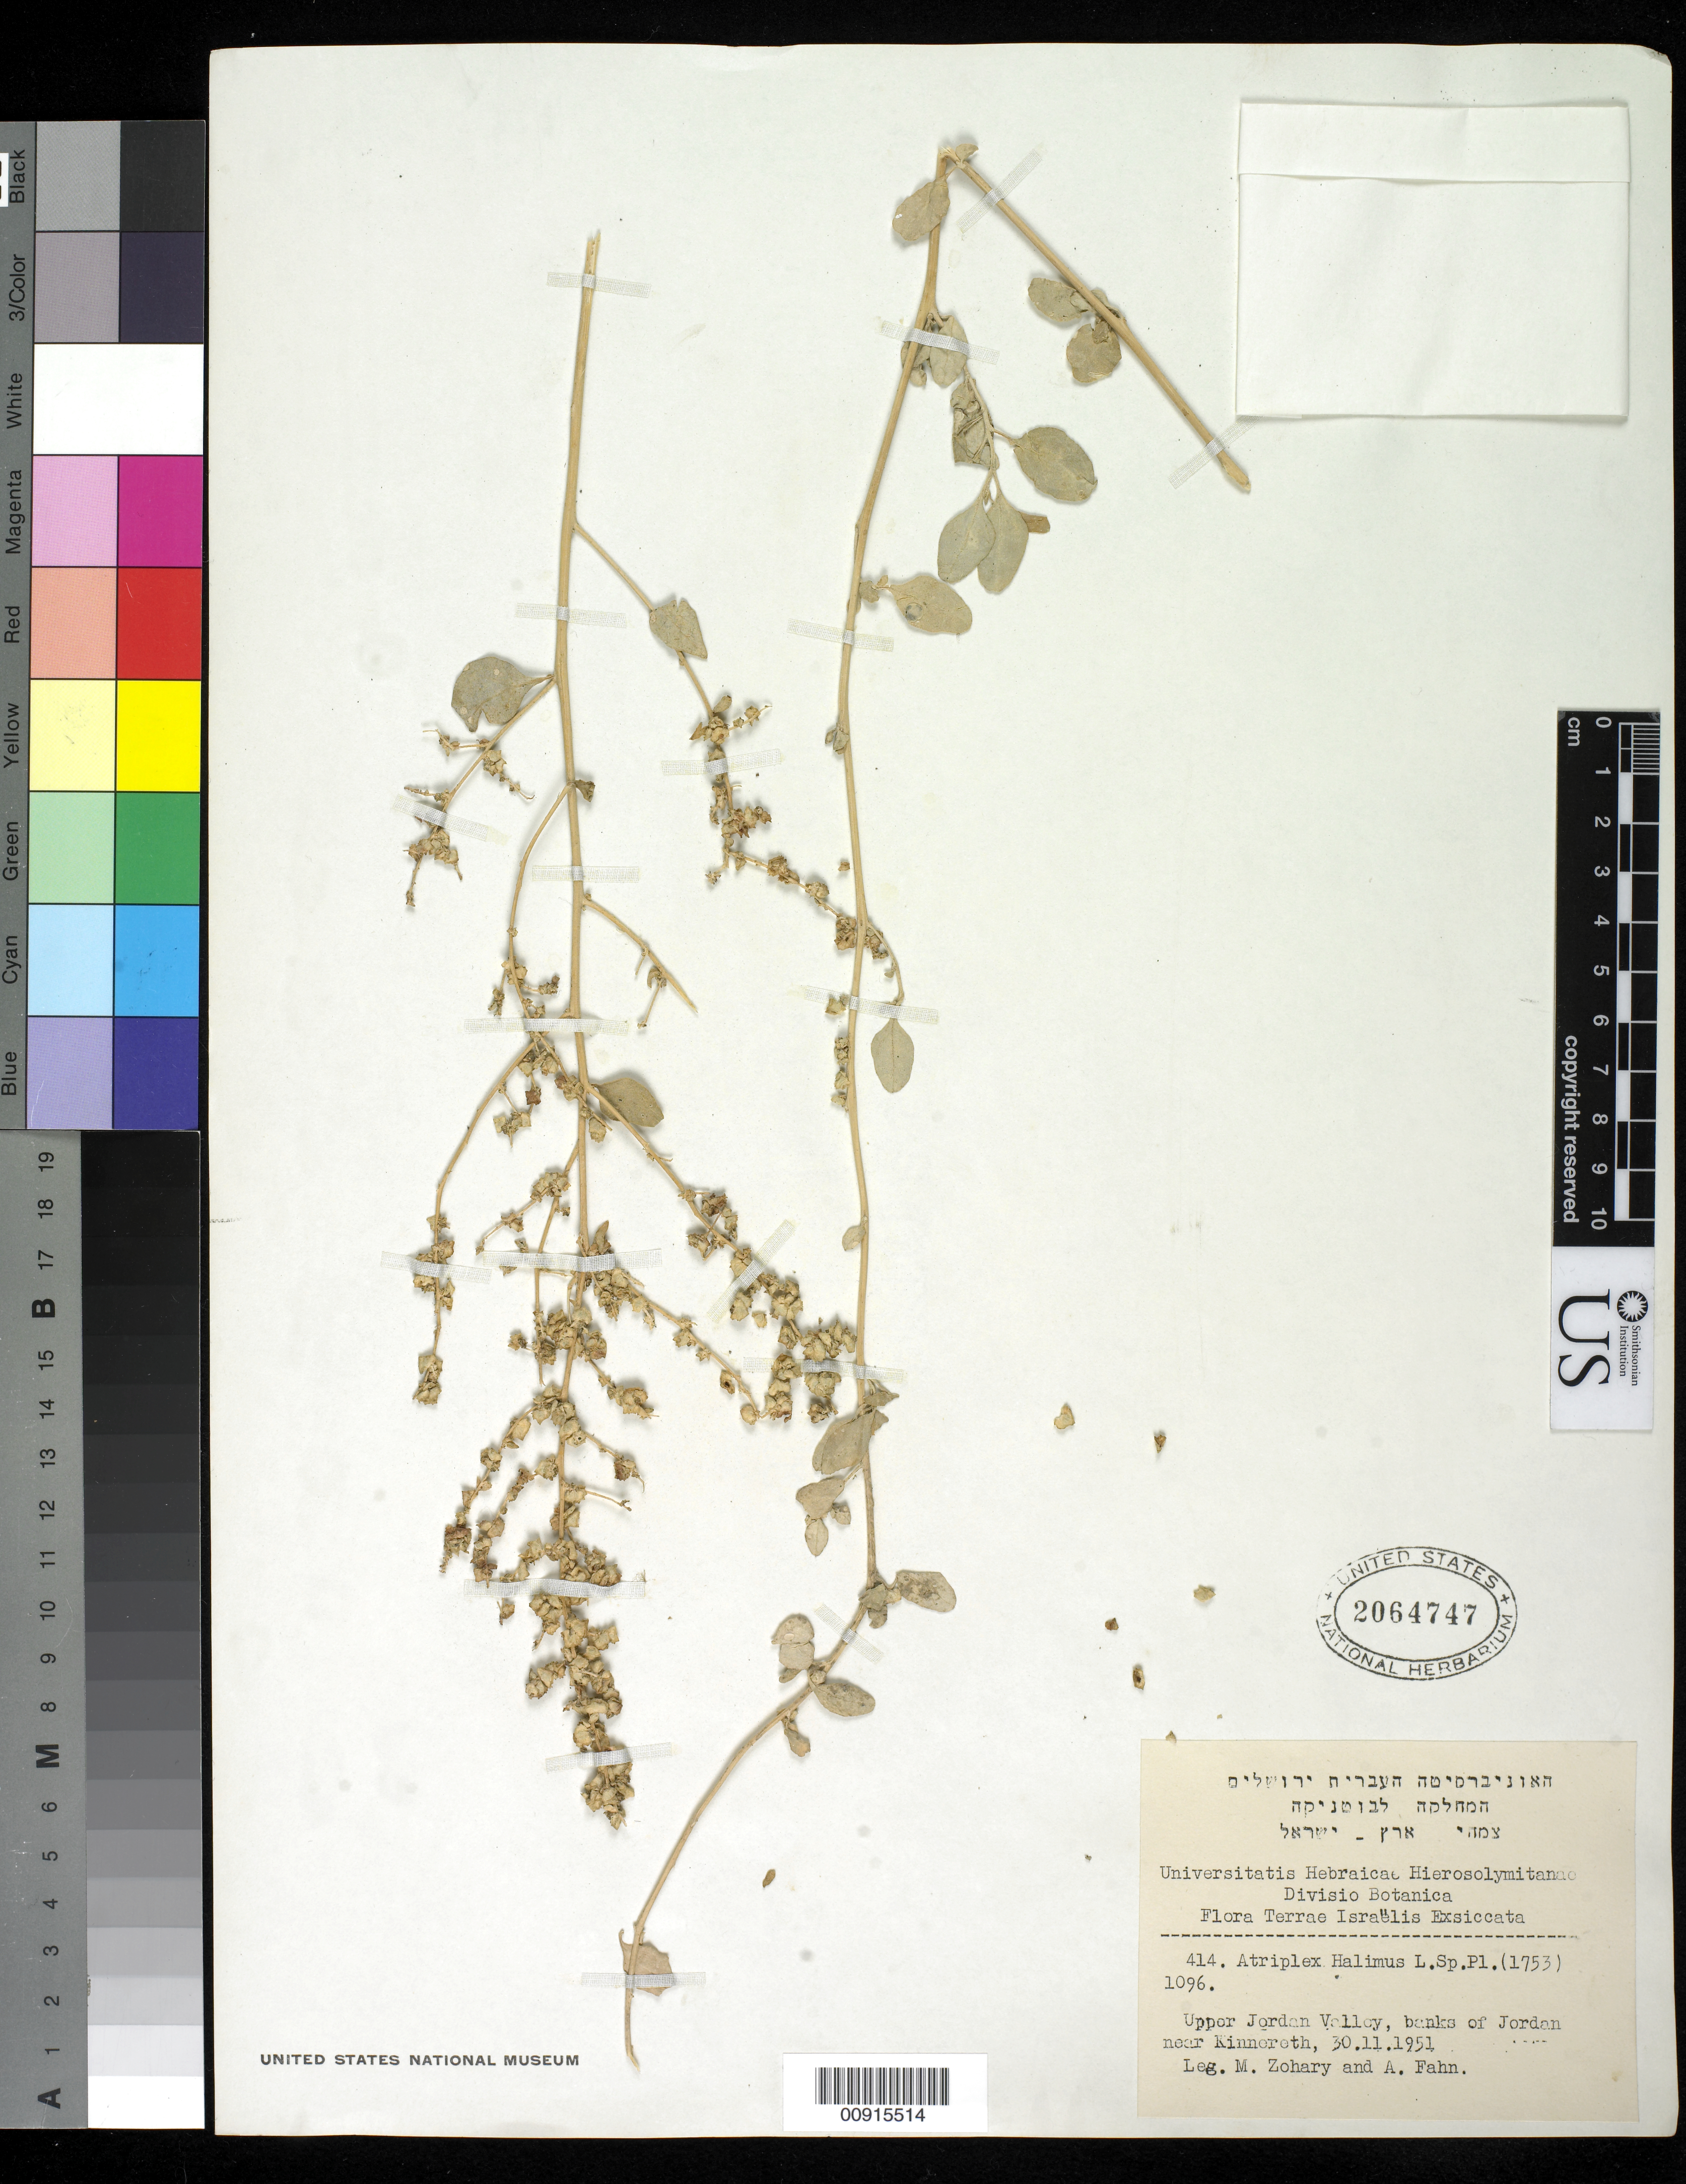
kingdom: Plantae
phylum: Tracheophyta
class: Magnoliopsida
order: Caryophyllales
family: Amaranthaceae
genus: Atriplex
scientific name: Atriplex halimus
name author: L.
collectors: M. Zohary & A. Fahn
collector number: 414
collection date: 1951-11-30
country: Israel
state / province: Northern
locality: Upper Jordan Valley, banks of Jordan near Kinnereth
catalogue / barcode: US 2064747